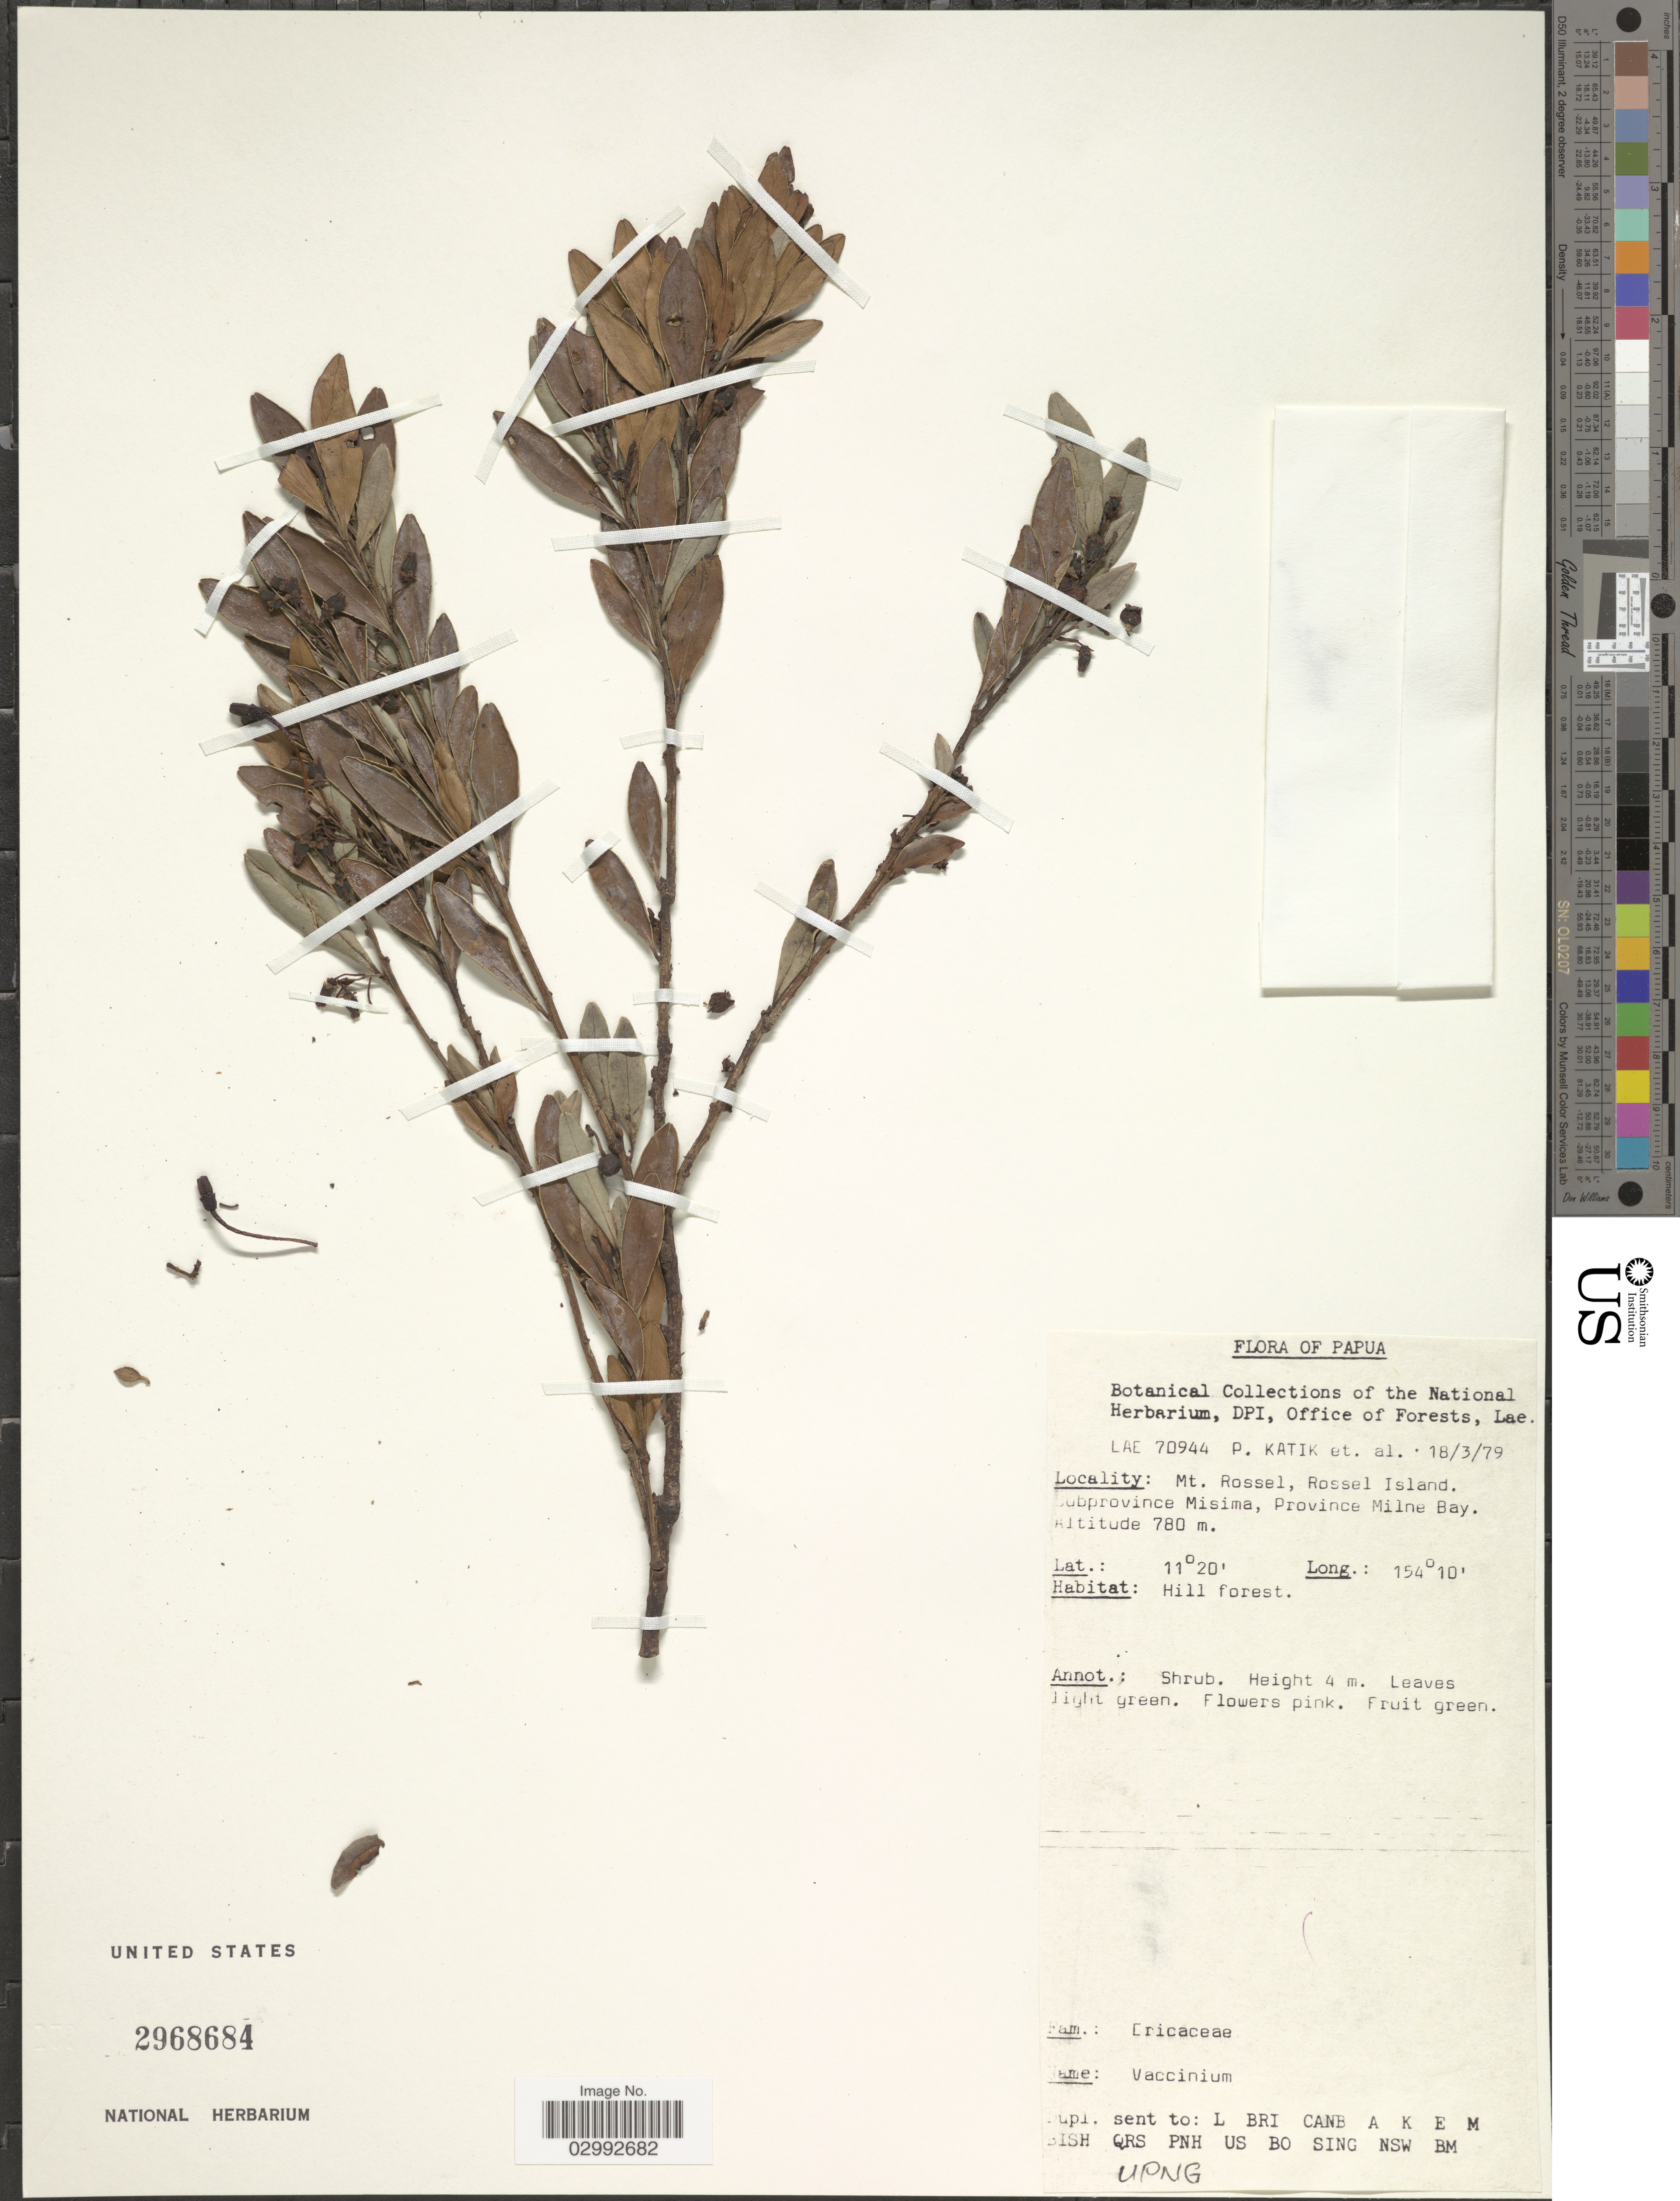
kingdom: Plantae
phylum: Tracheophyta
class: Magnoliopsida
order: Ericales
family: Ericaceae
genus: Vaccinium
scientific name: Vaccinium sp.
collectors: P. Katik & et al.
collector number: LAE 70944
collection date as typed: Transcribed d/m/y: 18/3/79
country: Papua New Guinea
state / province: Milne Bay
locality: Papua, Mt. Rossel, Rossel Island, Subprovince Misima, Province Milne Bay.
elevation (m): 780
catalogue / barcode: US 2968684